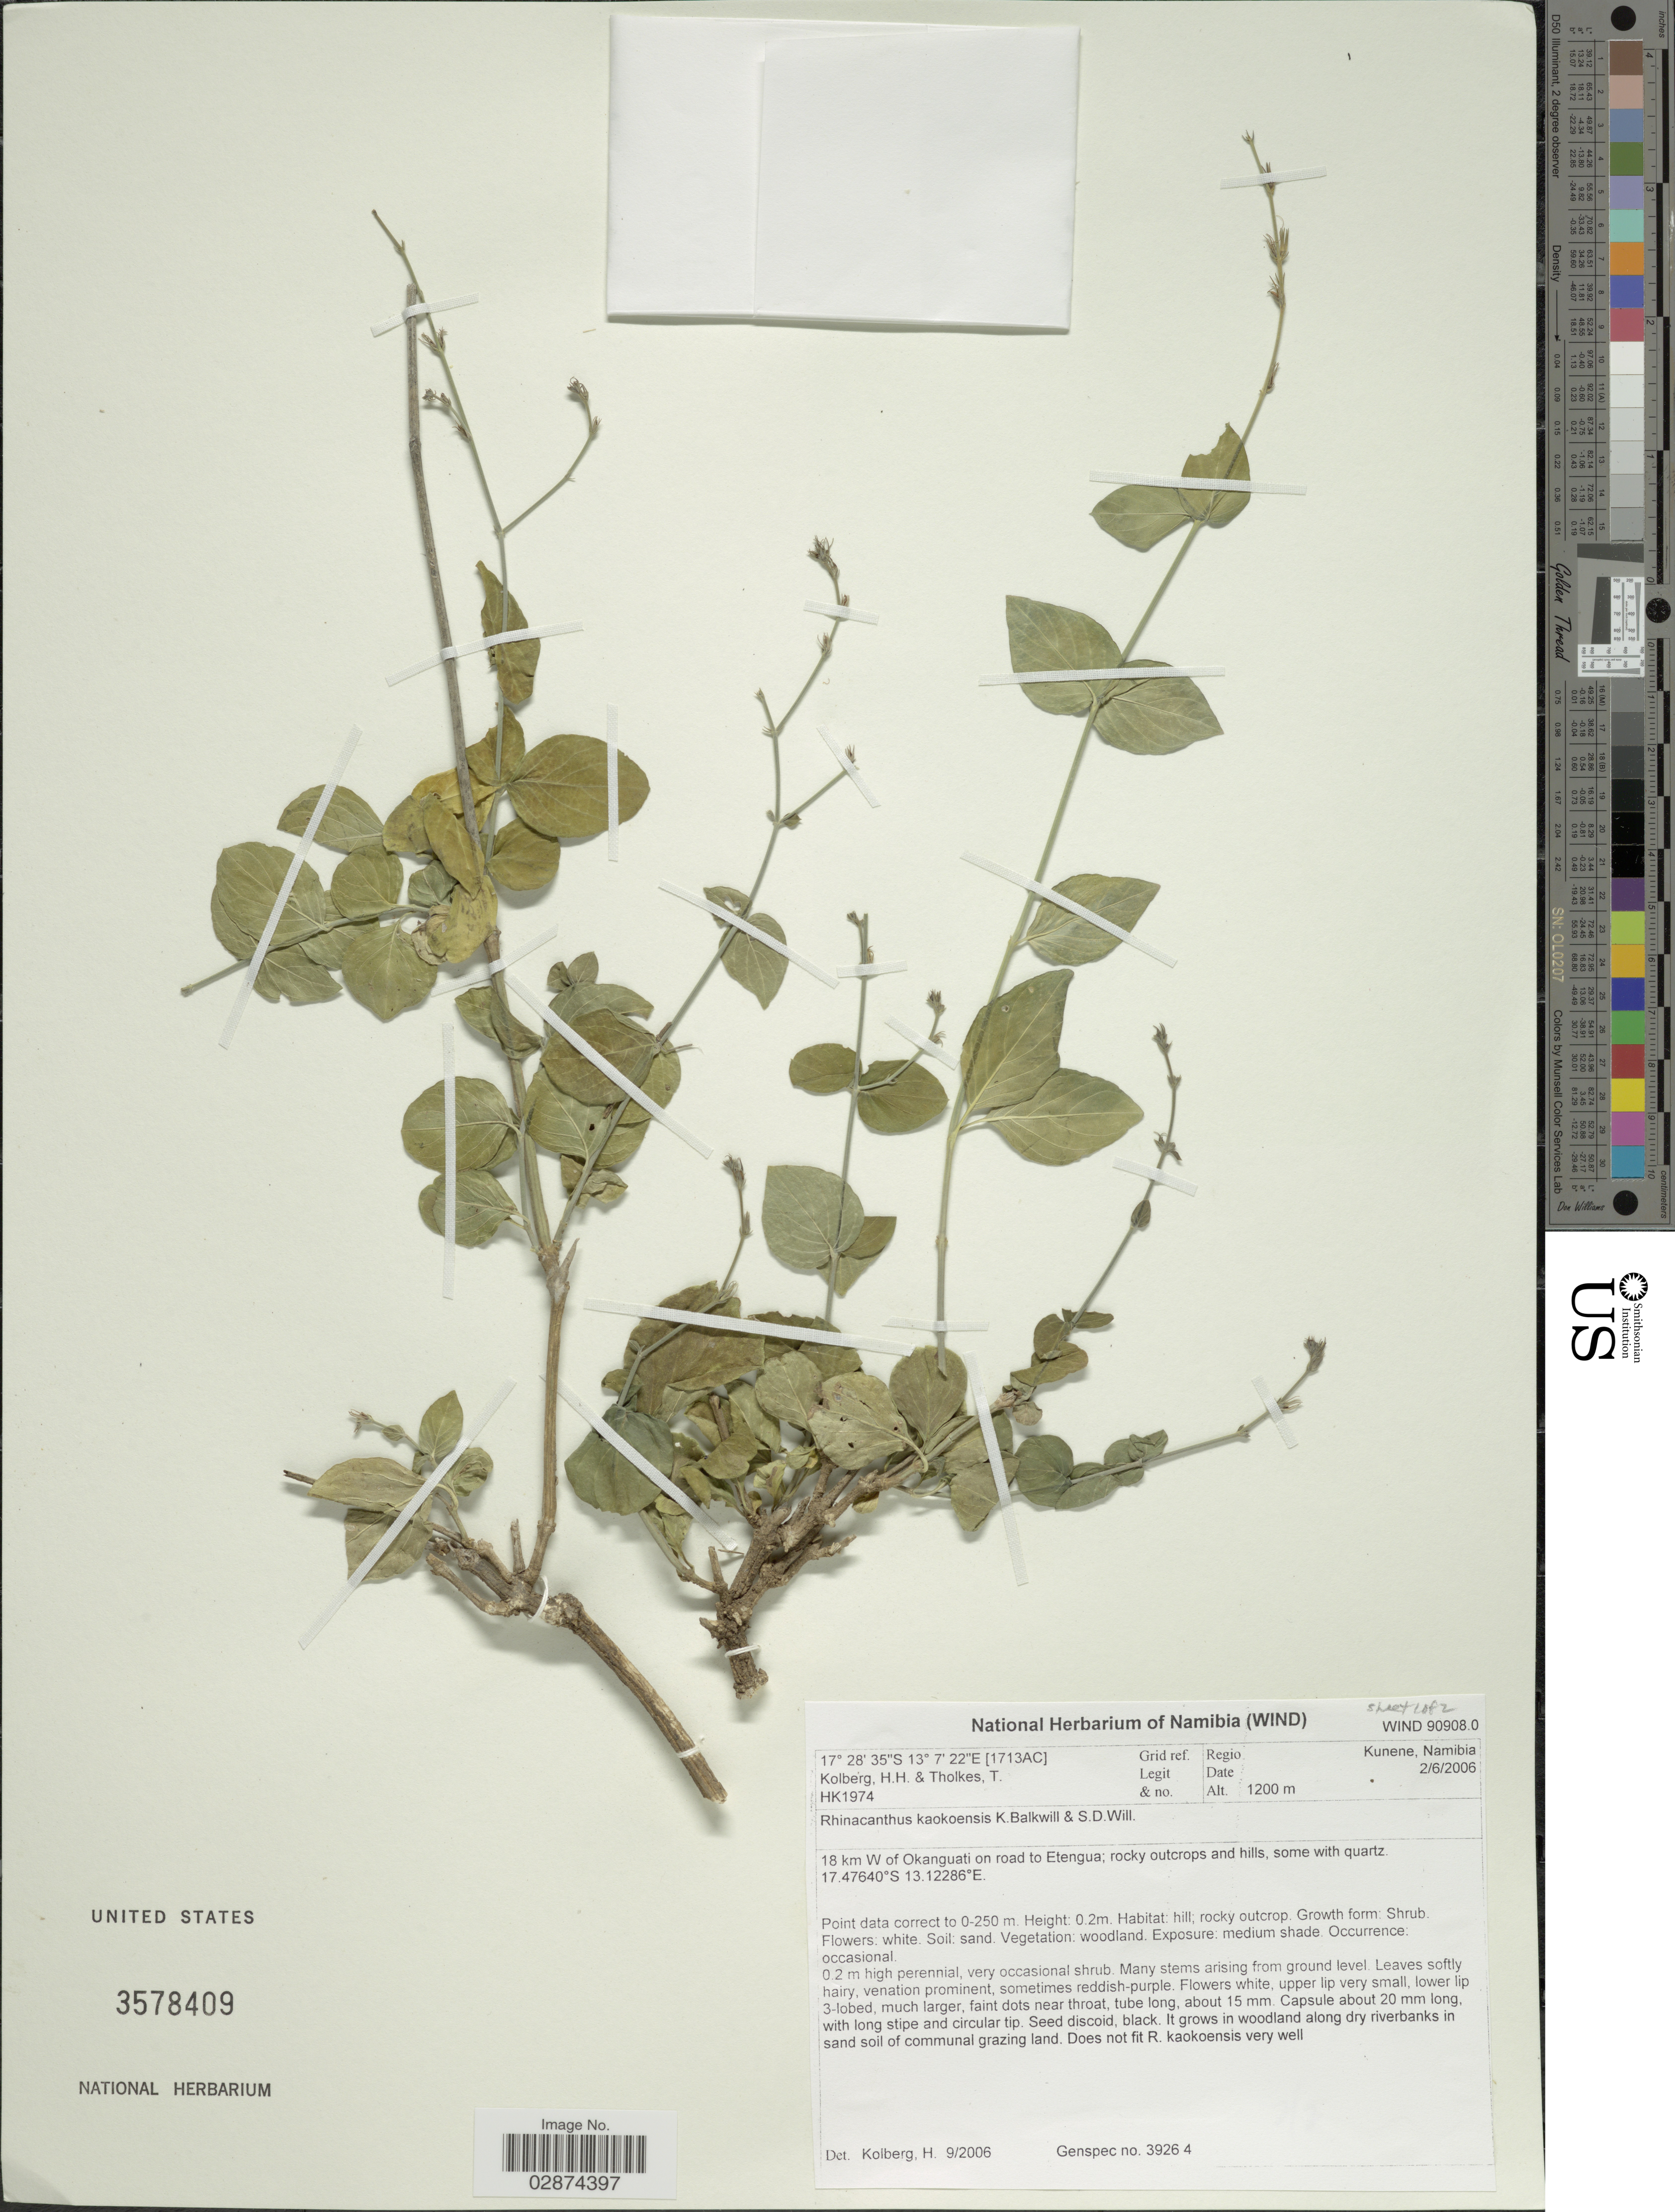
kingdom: Plantae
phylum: Tracheophyta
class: Magnoliopsida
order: Lamiales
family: Acanthaceae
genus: Rhinacanthus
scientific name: Rhinacanthus kaokoensis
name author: K. Balkwill & S.Williamson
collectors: H. H. Kolberg & T. Tholkes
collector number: HK1974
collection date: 2006-06-02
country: Namibia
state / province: Kunene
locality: Grid ref. [1713AC]. 18 km W of Okanguati on road to Etengua.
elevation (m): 1200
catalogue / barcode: US 3578409